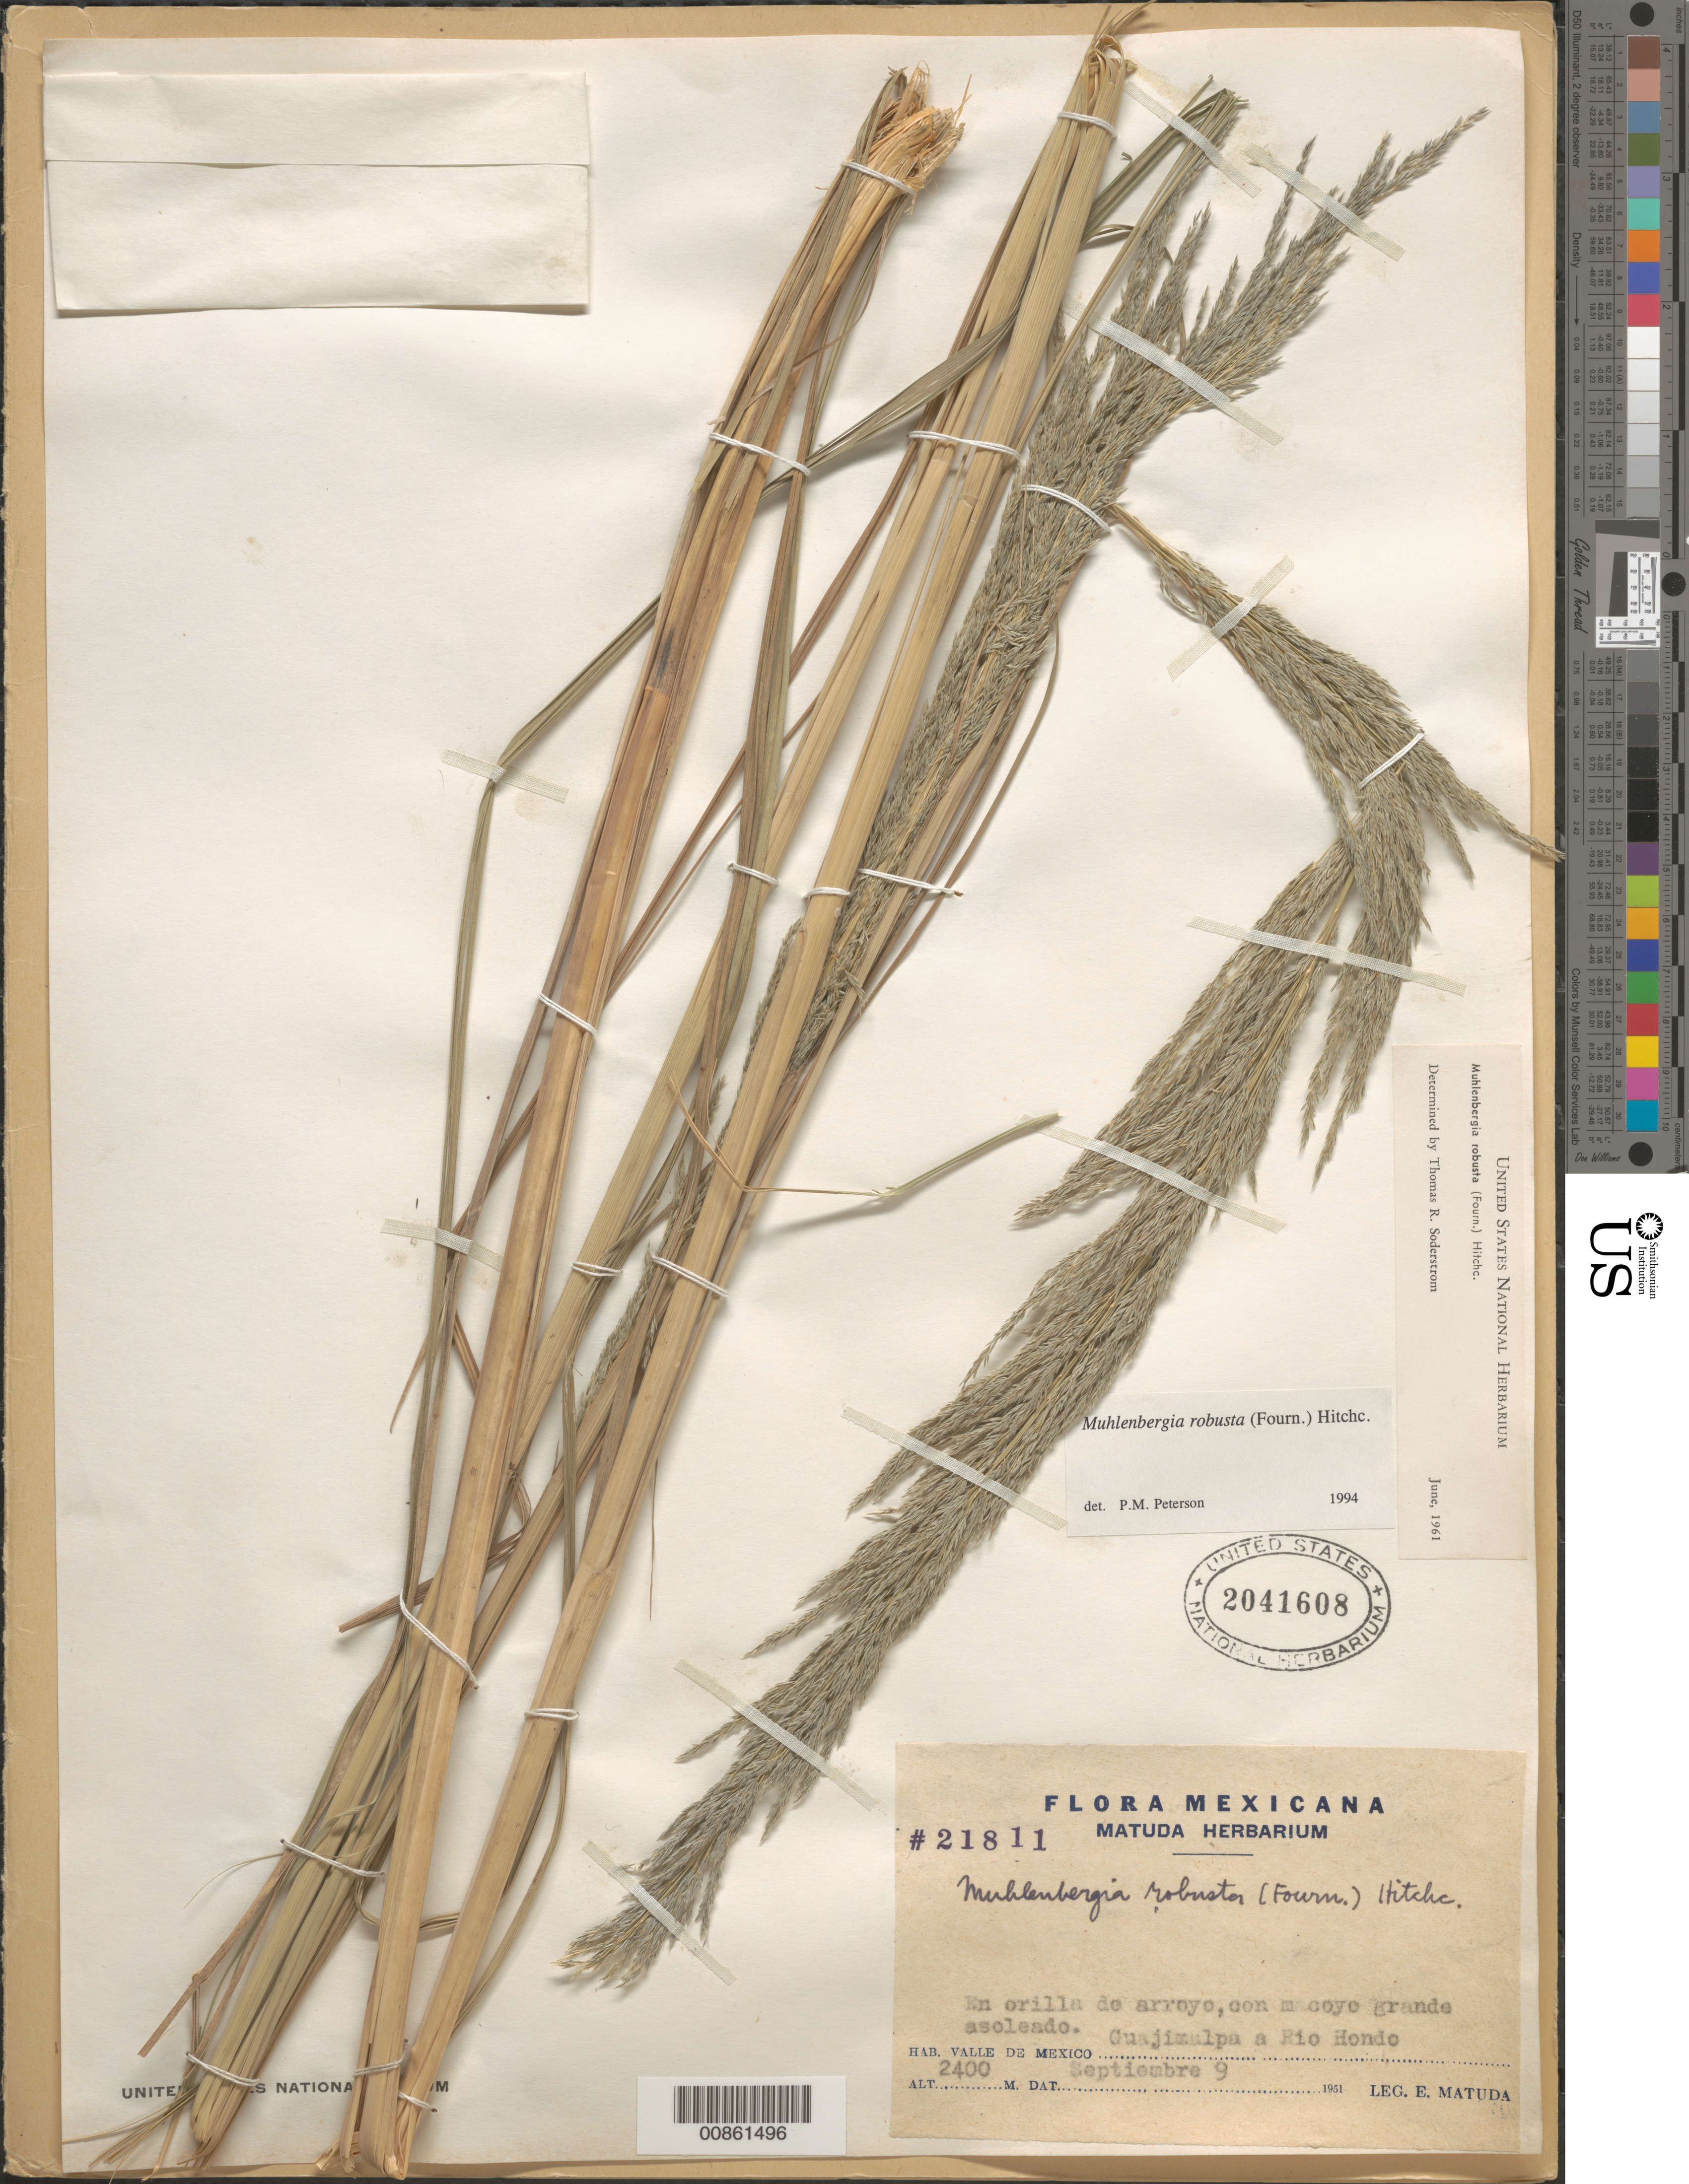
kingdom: Plantae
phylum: Tracheophyta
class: Liliopsida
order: Poales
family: Poaceae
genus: Muhlenbergia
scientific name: Muhlenbergia robusta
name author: (E. Fourn.) Hitchc.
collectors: E. Matuda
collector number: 21811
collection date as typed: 09 Sep 1951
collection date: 1951-09-09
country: Mexico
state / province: México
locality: Cuajimalpa a Rio Hondo, Mex.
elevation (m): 2400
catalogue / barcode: US 2041608